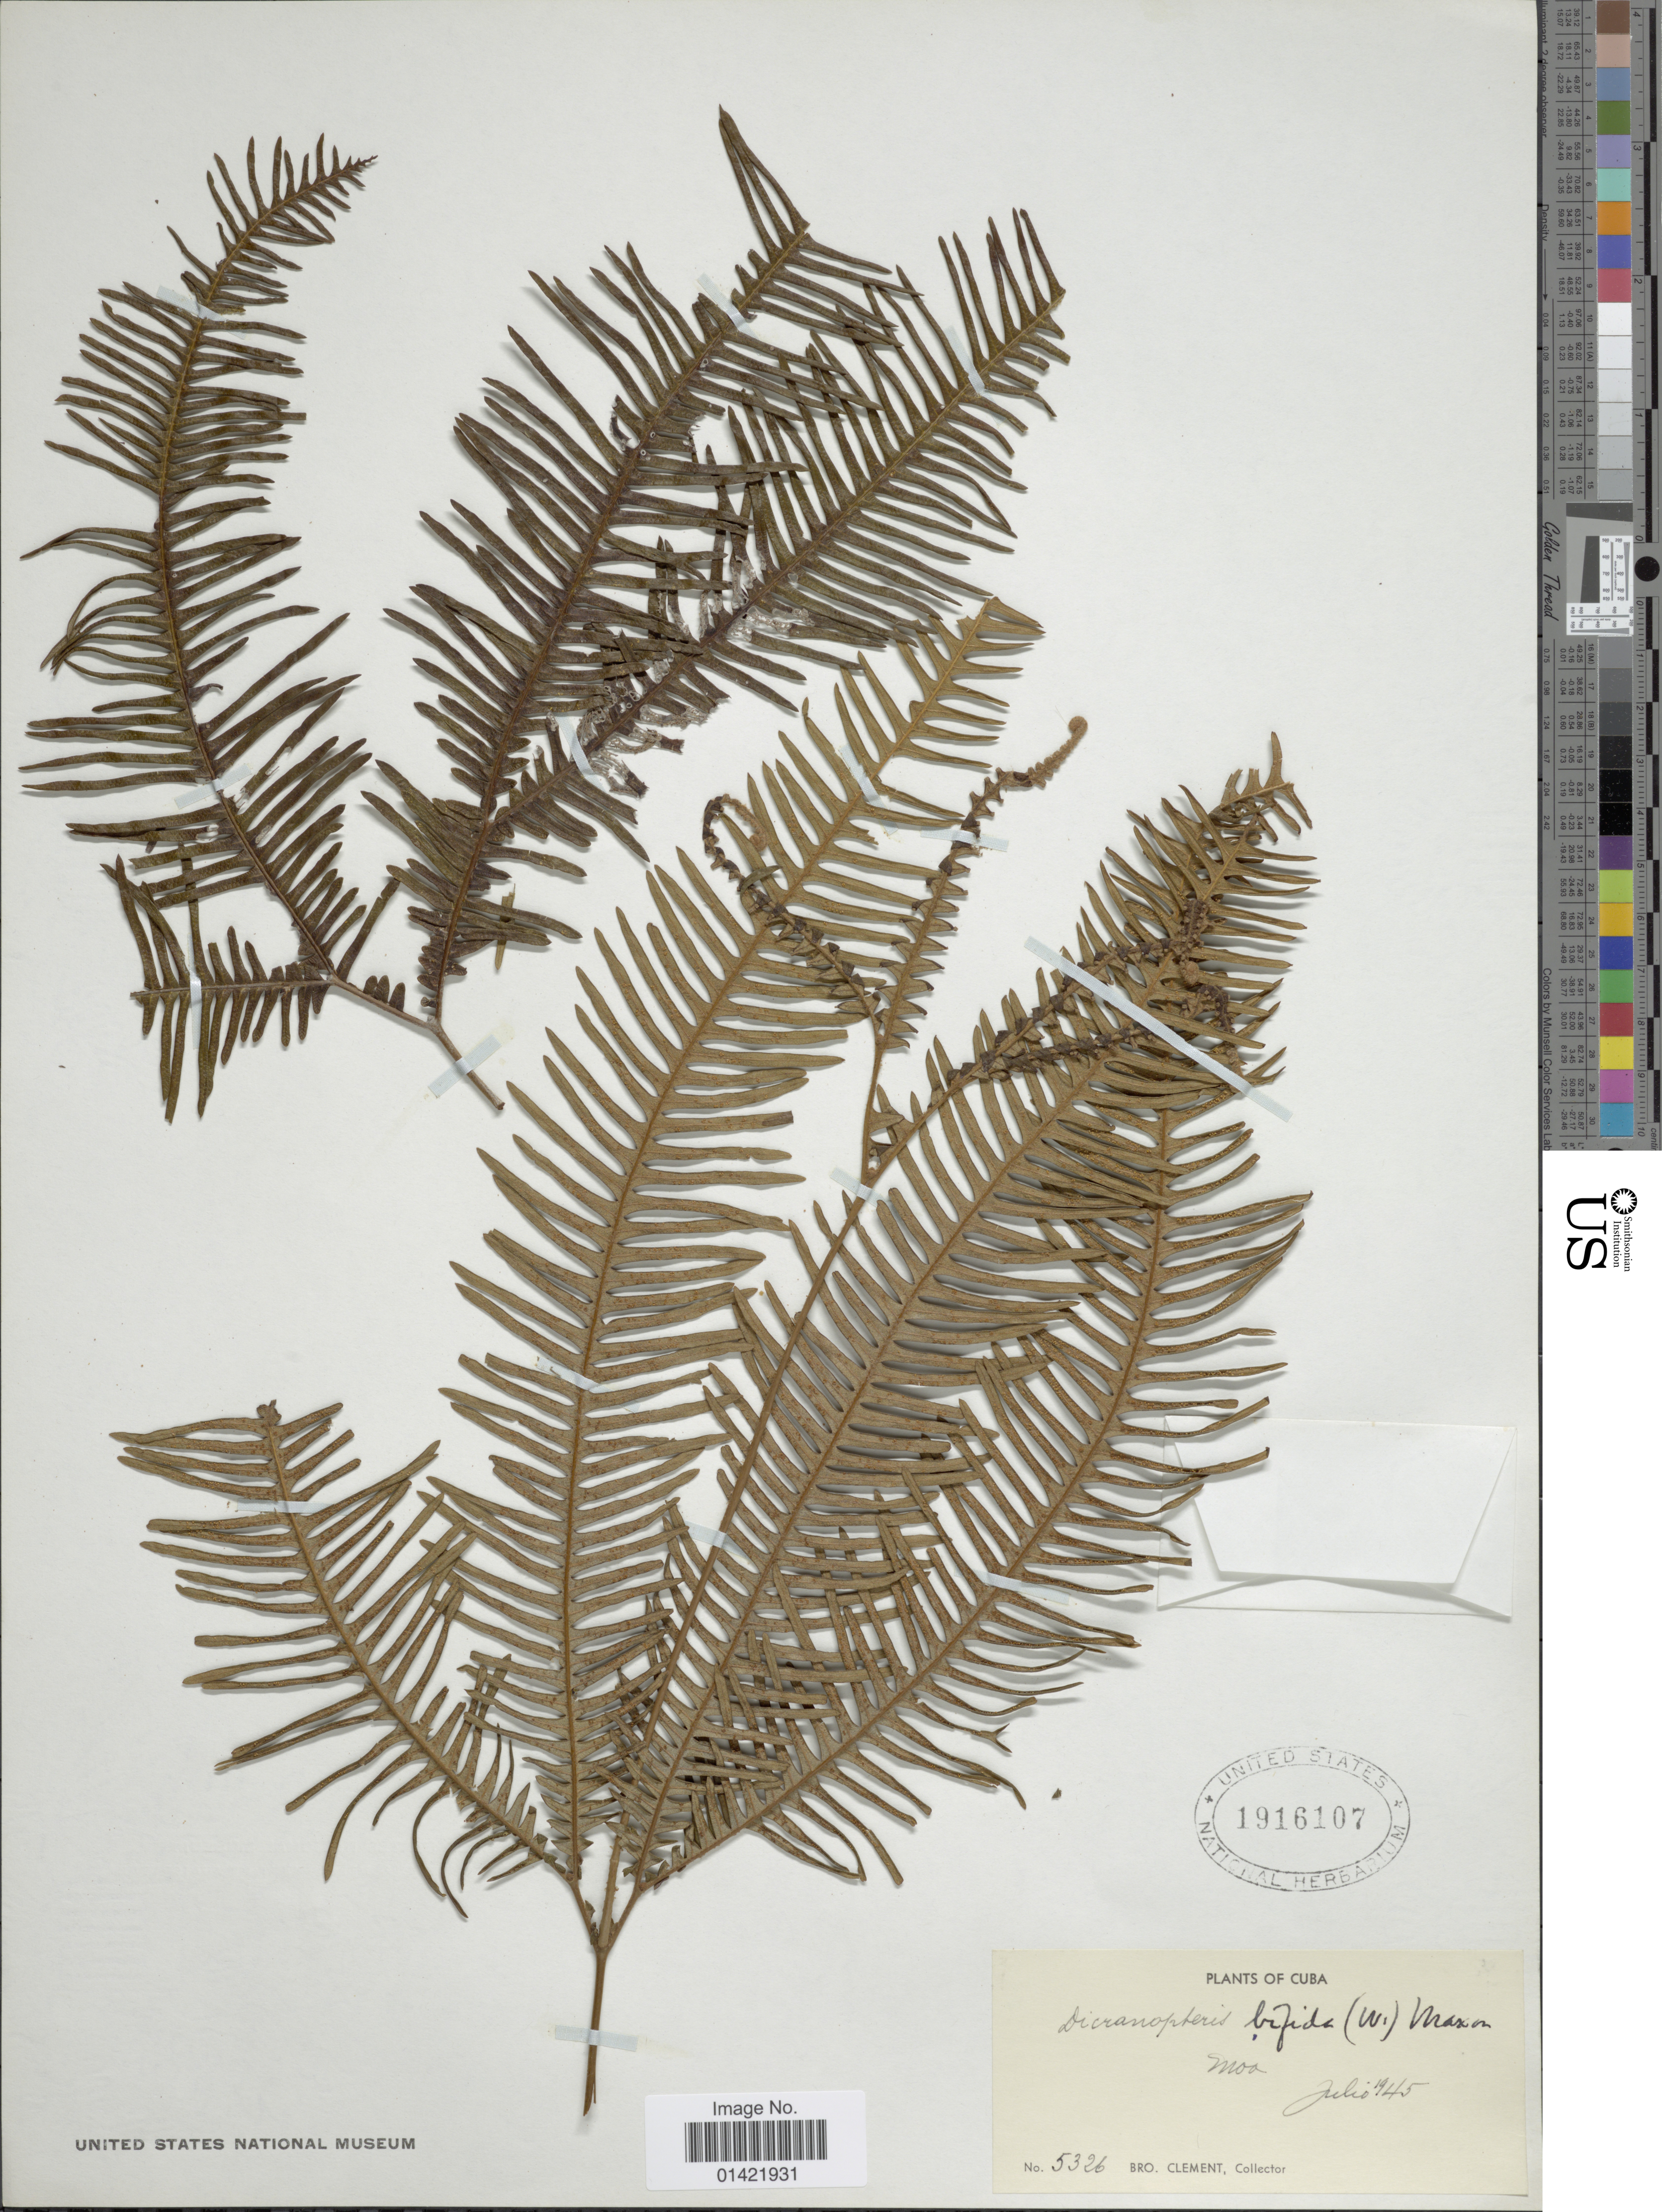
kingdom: Plantae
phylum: Tracheophyta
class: Polypodiopsida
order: Gleicheniales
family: Gleicheniaceae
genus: Sticherus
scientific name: Sticherus bifidus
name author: (Willd.) Ching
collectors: B. Clement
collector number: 5326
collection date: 1945-07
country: Cuba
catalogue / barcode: US 1916107